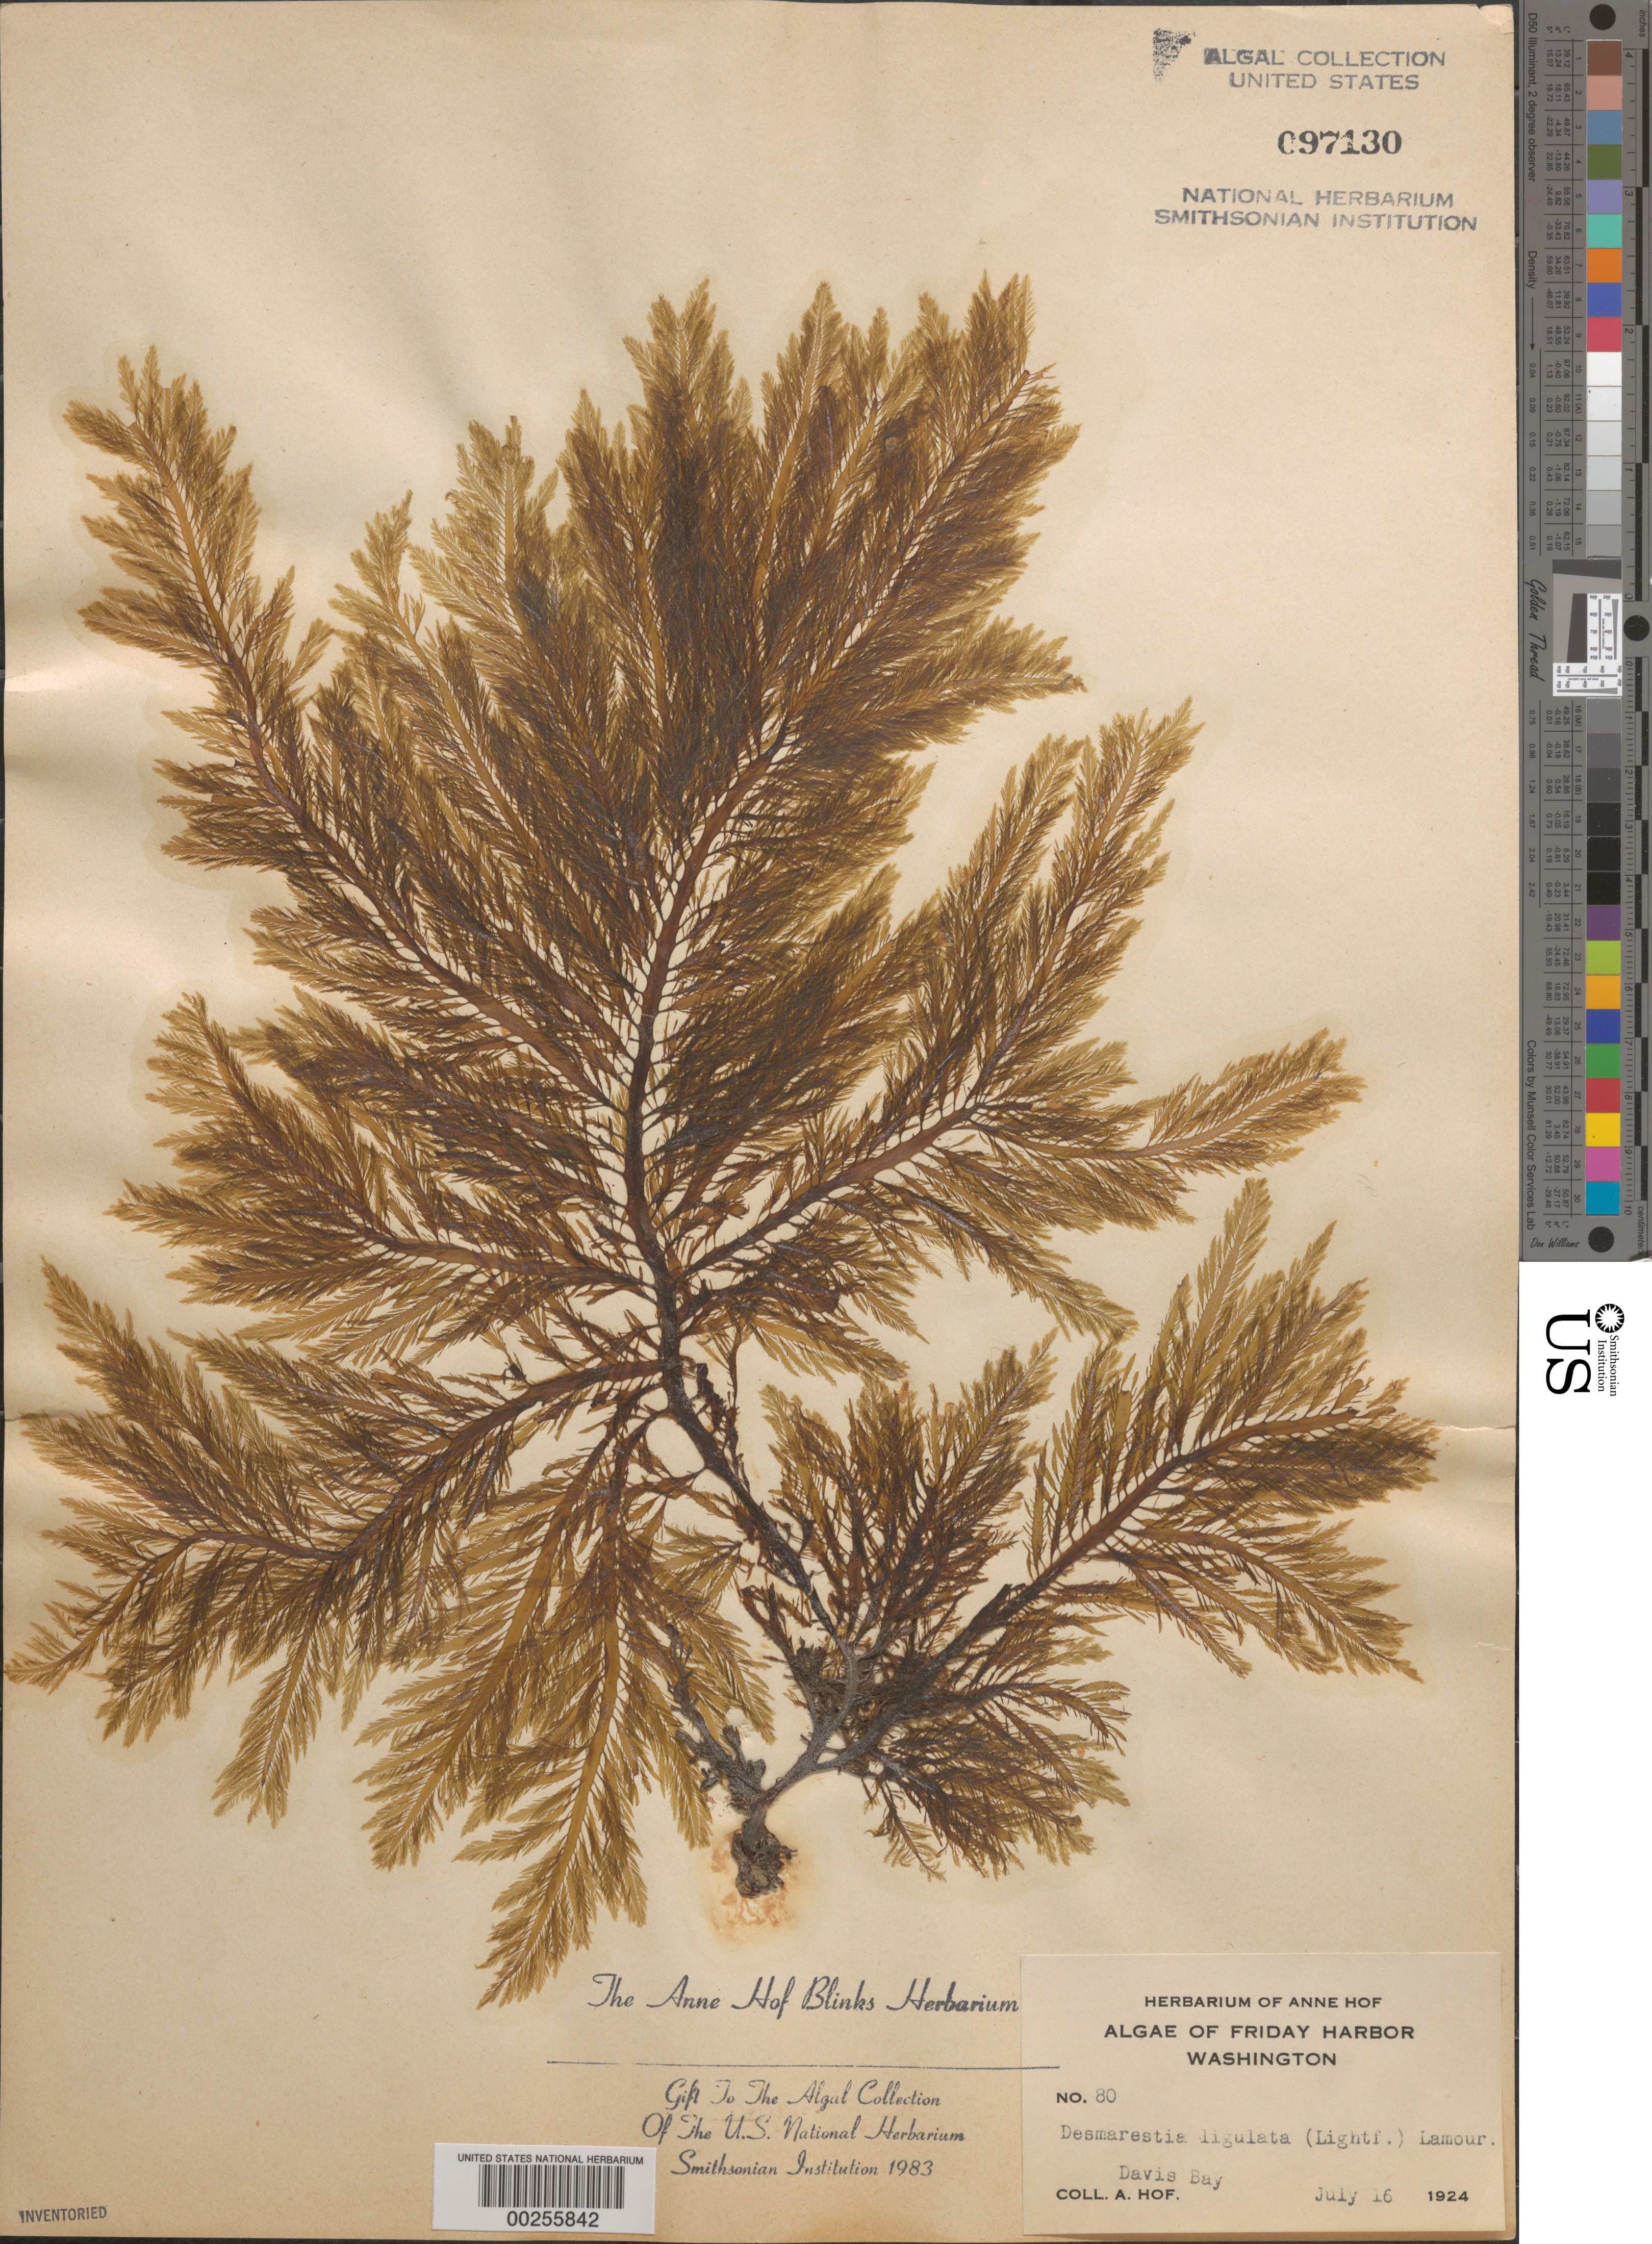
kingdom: Chromista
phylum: Ochrophyta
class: Phaeophyceae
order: Desmarestiales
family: Desmarestiaceae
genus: Desmarestia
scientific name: Desmarestia ligulata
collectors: A. Blinks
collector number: AHB 80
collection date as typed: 16 Jul 1924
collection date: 1924-07-16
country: United States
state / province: Washington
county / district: San Juan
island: San Juan Island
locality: Davis Bay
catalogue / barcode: US 97130